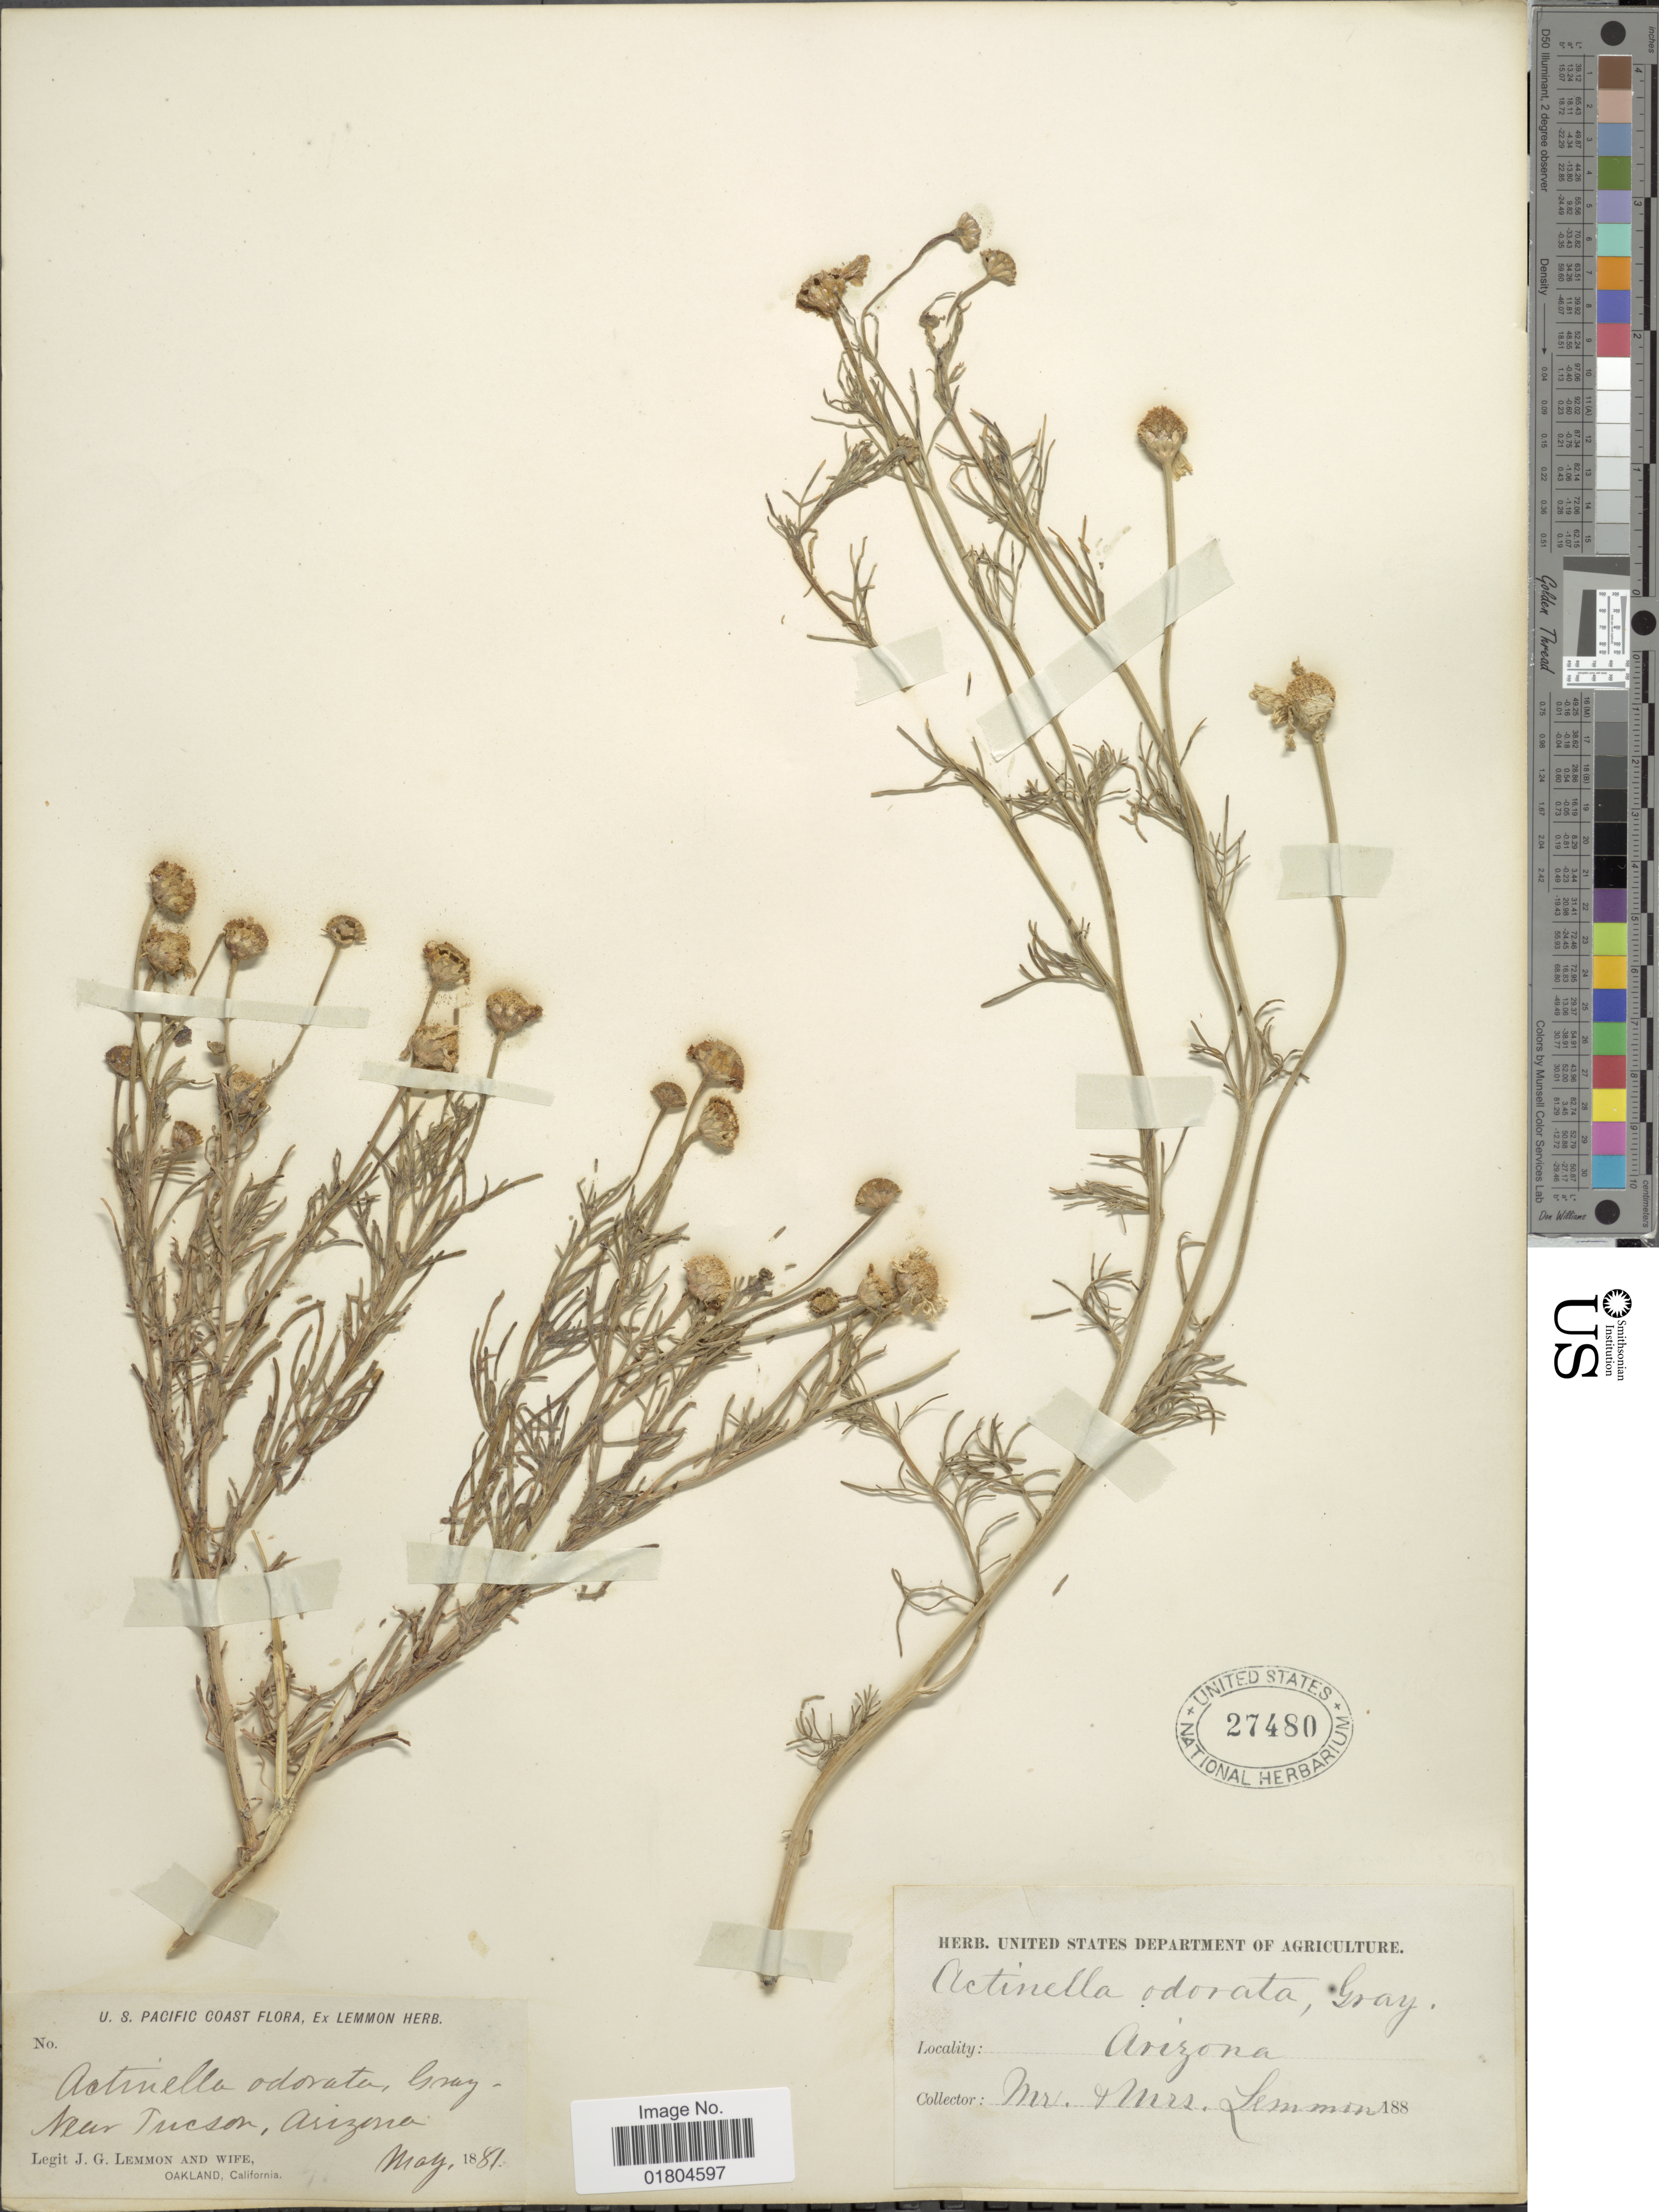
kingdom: Plantae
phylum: Tracheophyta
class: Magnoliopsida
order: Asterales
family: Asteraceae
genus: Hymenoxys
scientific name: Hymenoxys odorata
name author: DC.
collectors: J. Lemmon & Mrs. J. G. Lemmon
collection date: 1881-05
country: United States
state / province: Arizona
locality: U. S. Pacific Coast. Near Tucson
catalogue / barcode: US 27480